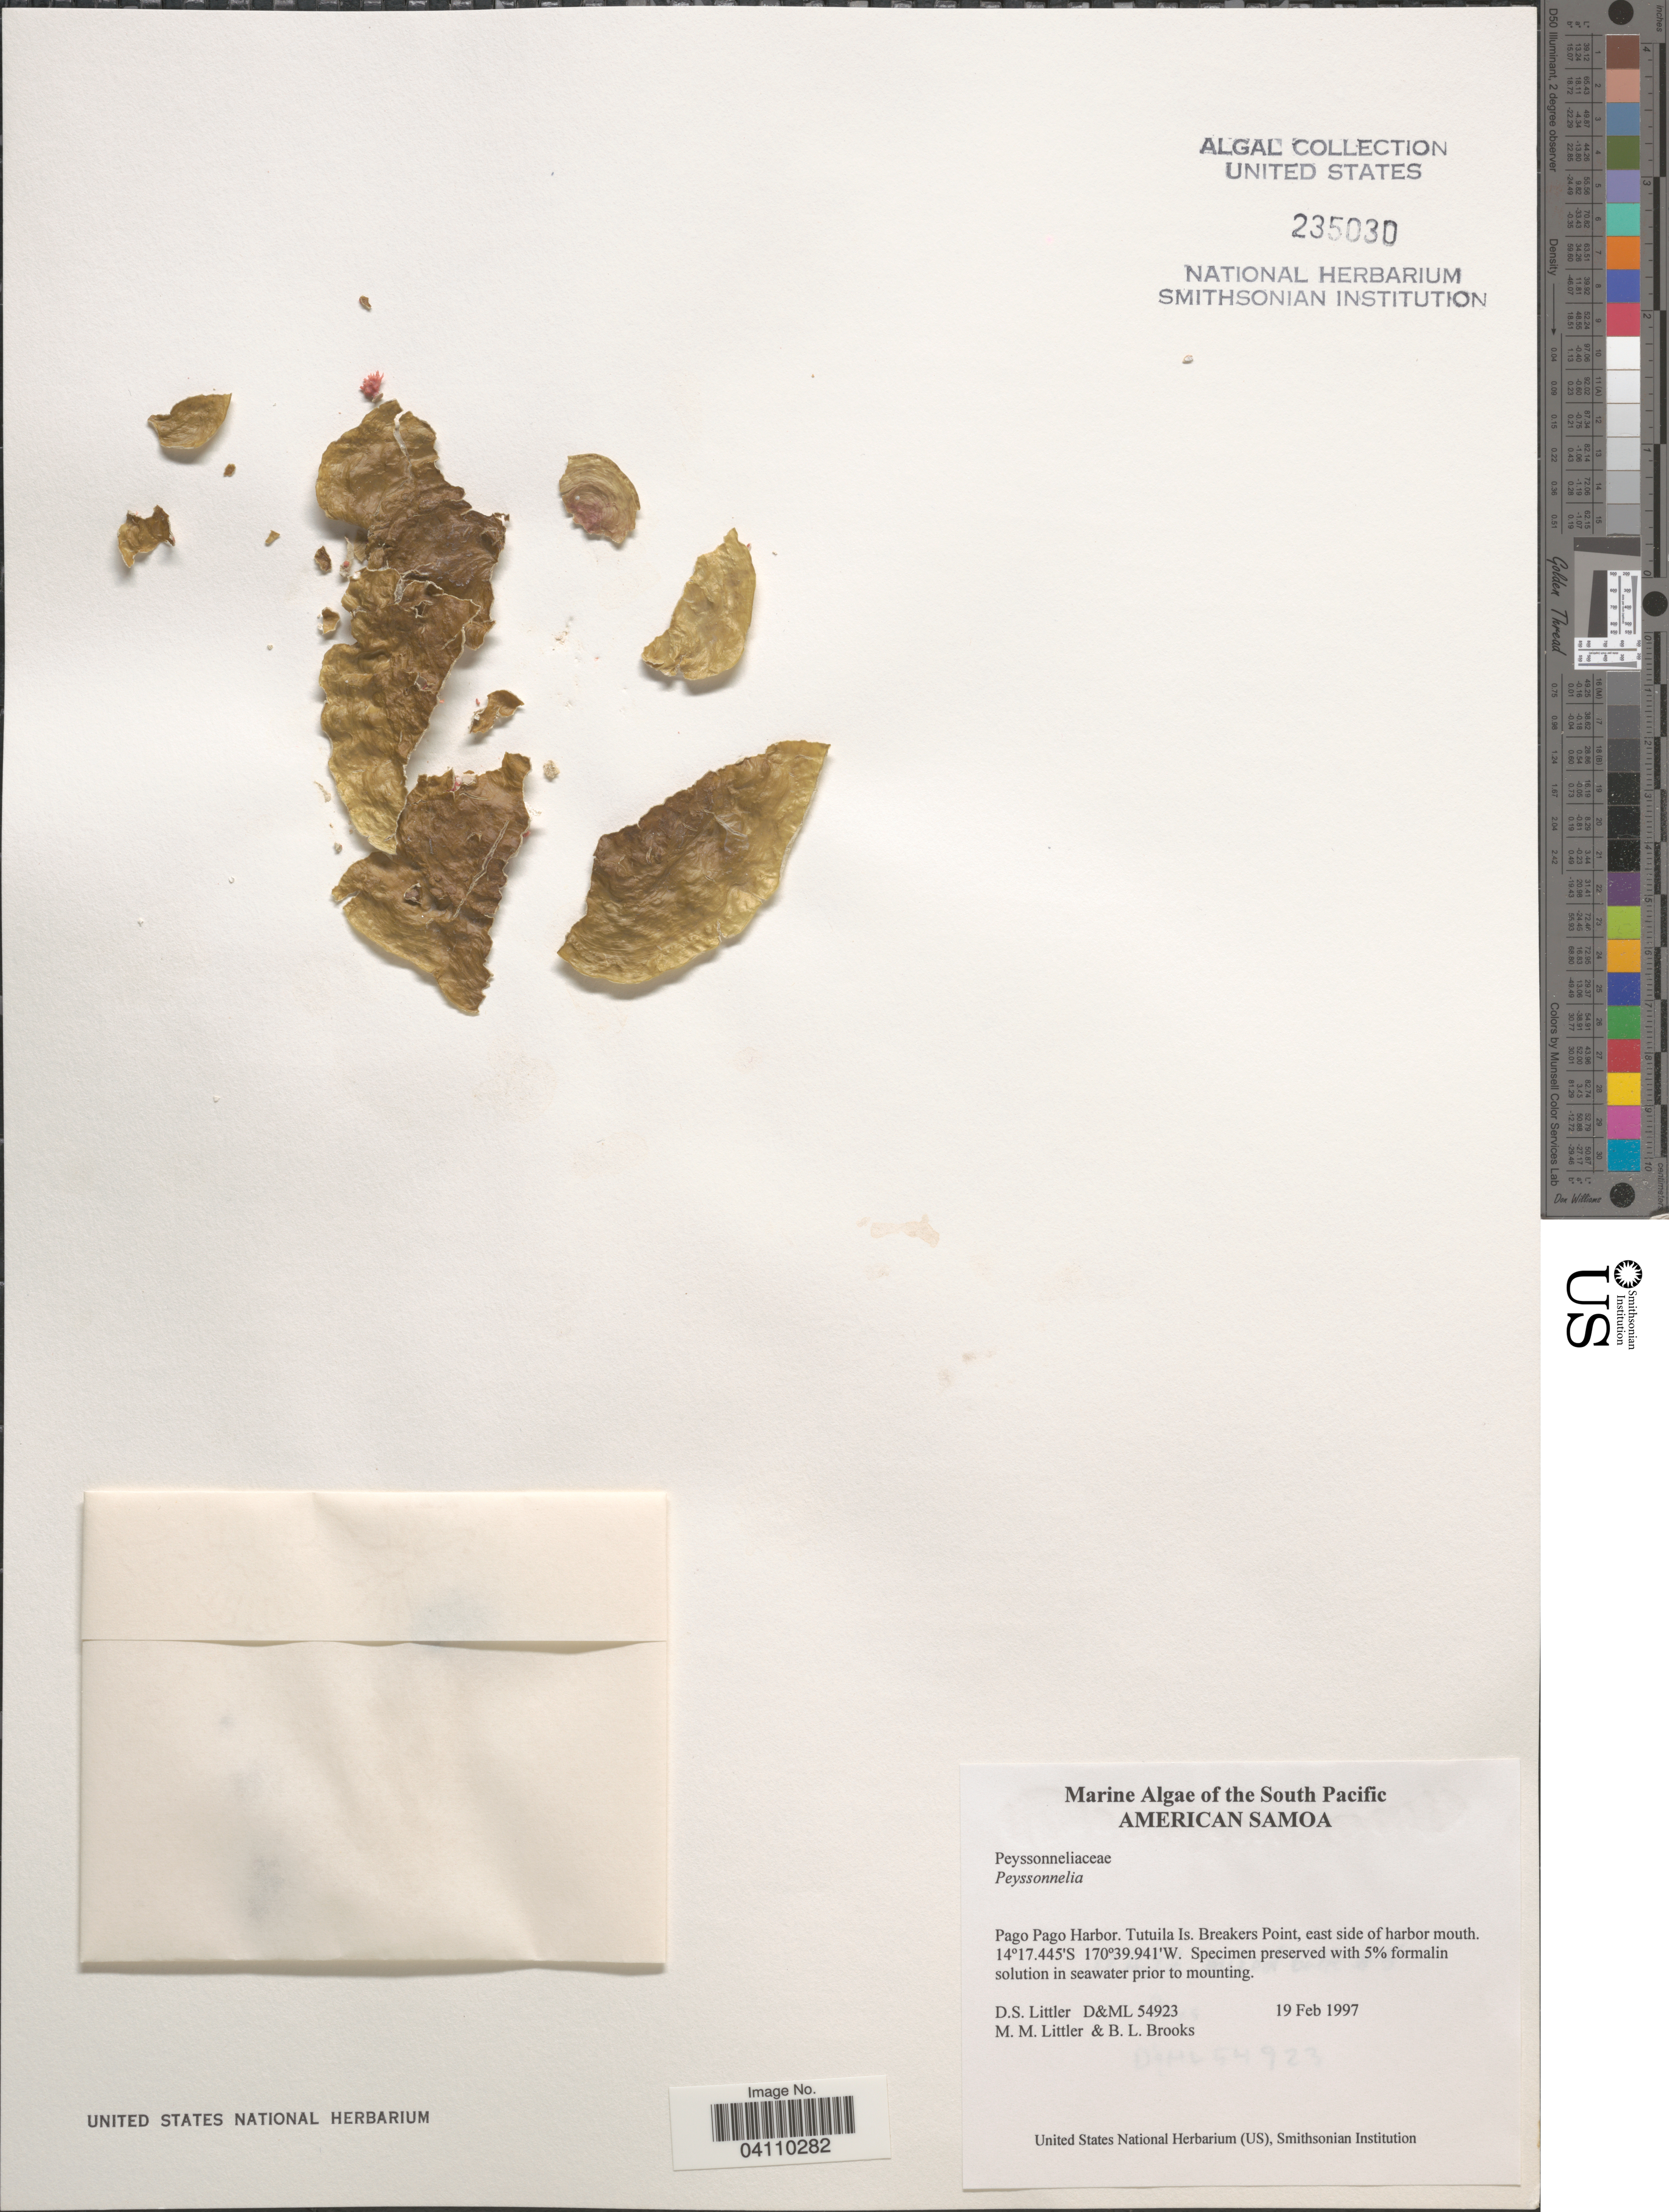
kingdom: Plantae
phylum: Rhodophyta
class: Florideophyceae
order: Peyssonneliales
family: Peyssonneliaceae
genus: Peyssonnelia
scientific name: Peyssonnelia sp.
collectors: D. S. Littler & B. Brooks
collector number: D&ML54923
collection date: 1997-02-19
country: American Samoa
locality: The South Pacific. Pago Pago Harbor. Tutuila Is. Breakers Point, east side of harbor mouth.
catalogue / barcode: US 235030